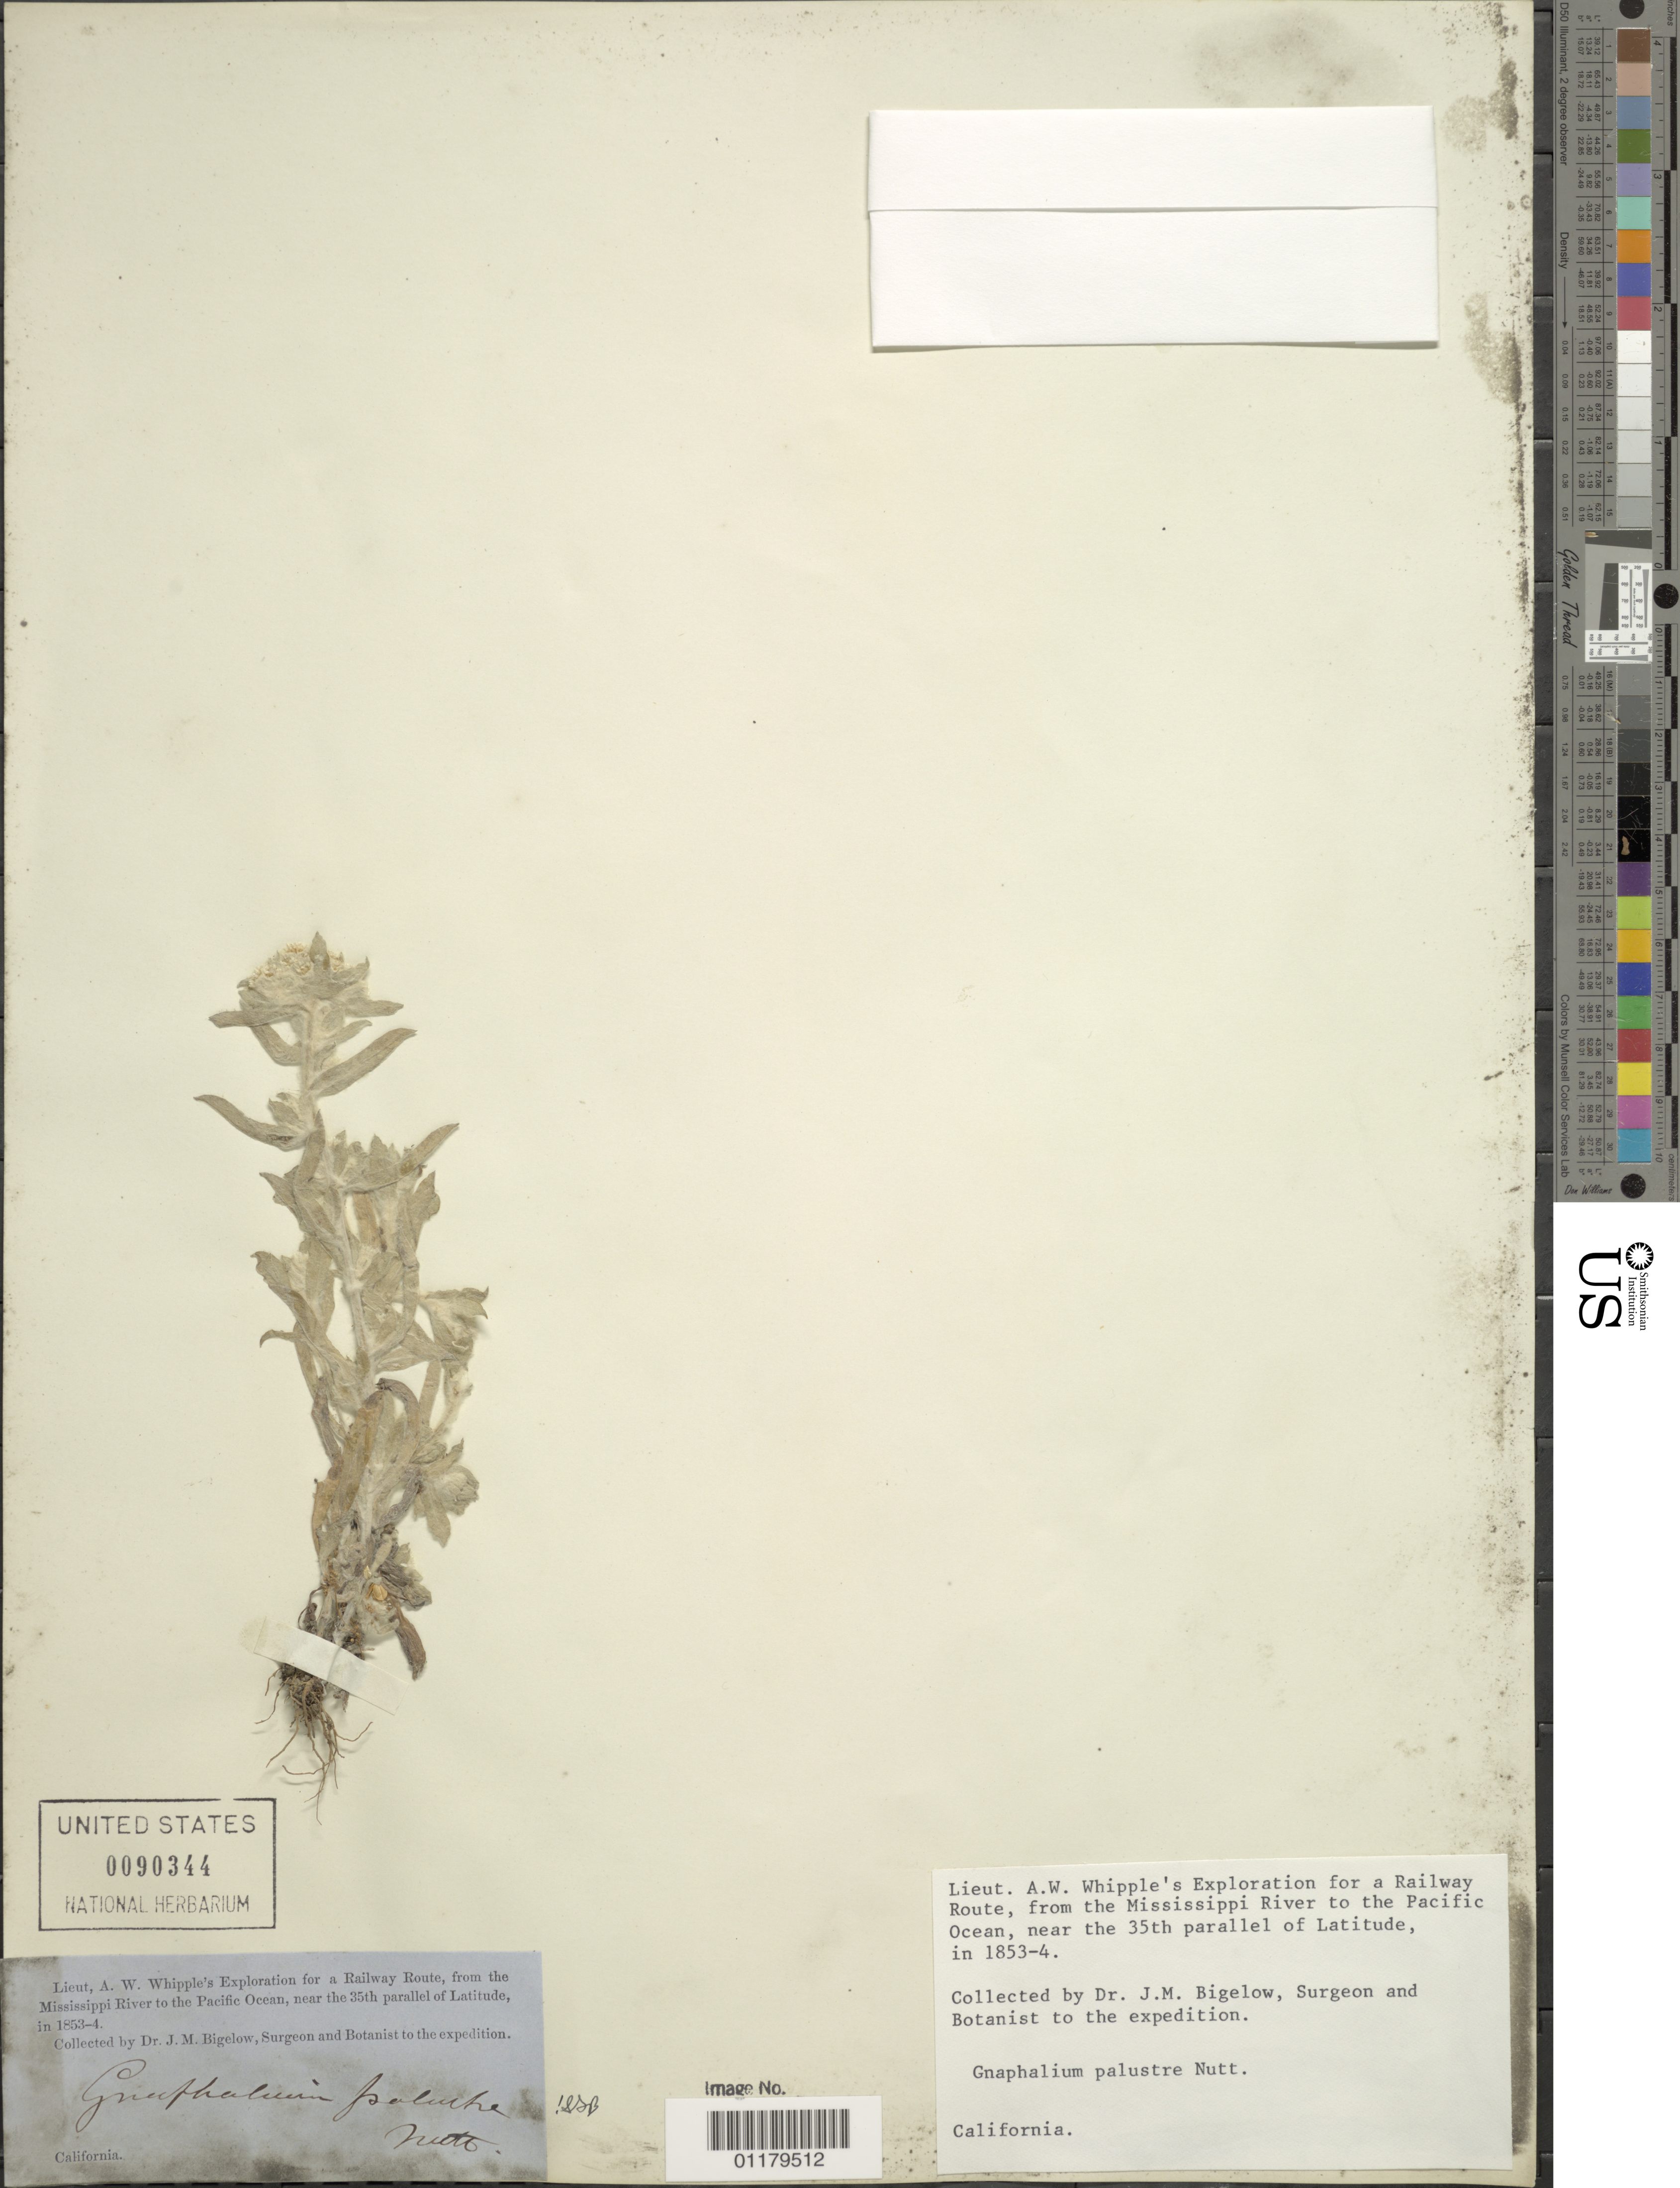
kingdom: Plantae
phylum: Tracheophyta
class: Magnoliopsida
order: Asterales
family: Asteraceae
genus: Gnaphalium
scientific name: Gnaphalium palustre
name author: Nutt.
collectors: J. M. Bigelow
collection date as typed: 1853 to -- --- 1854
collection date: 1853/1854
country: United States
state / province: California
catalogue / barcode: US 90344